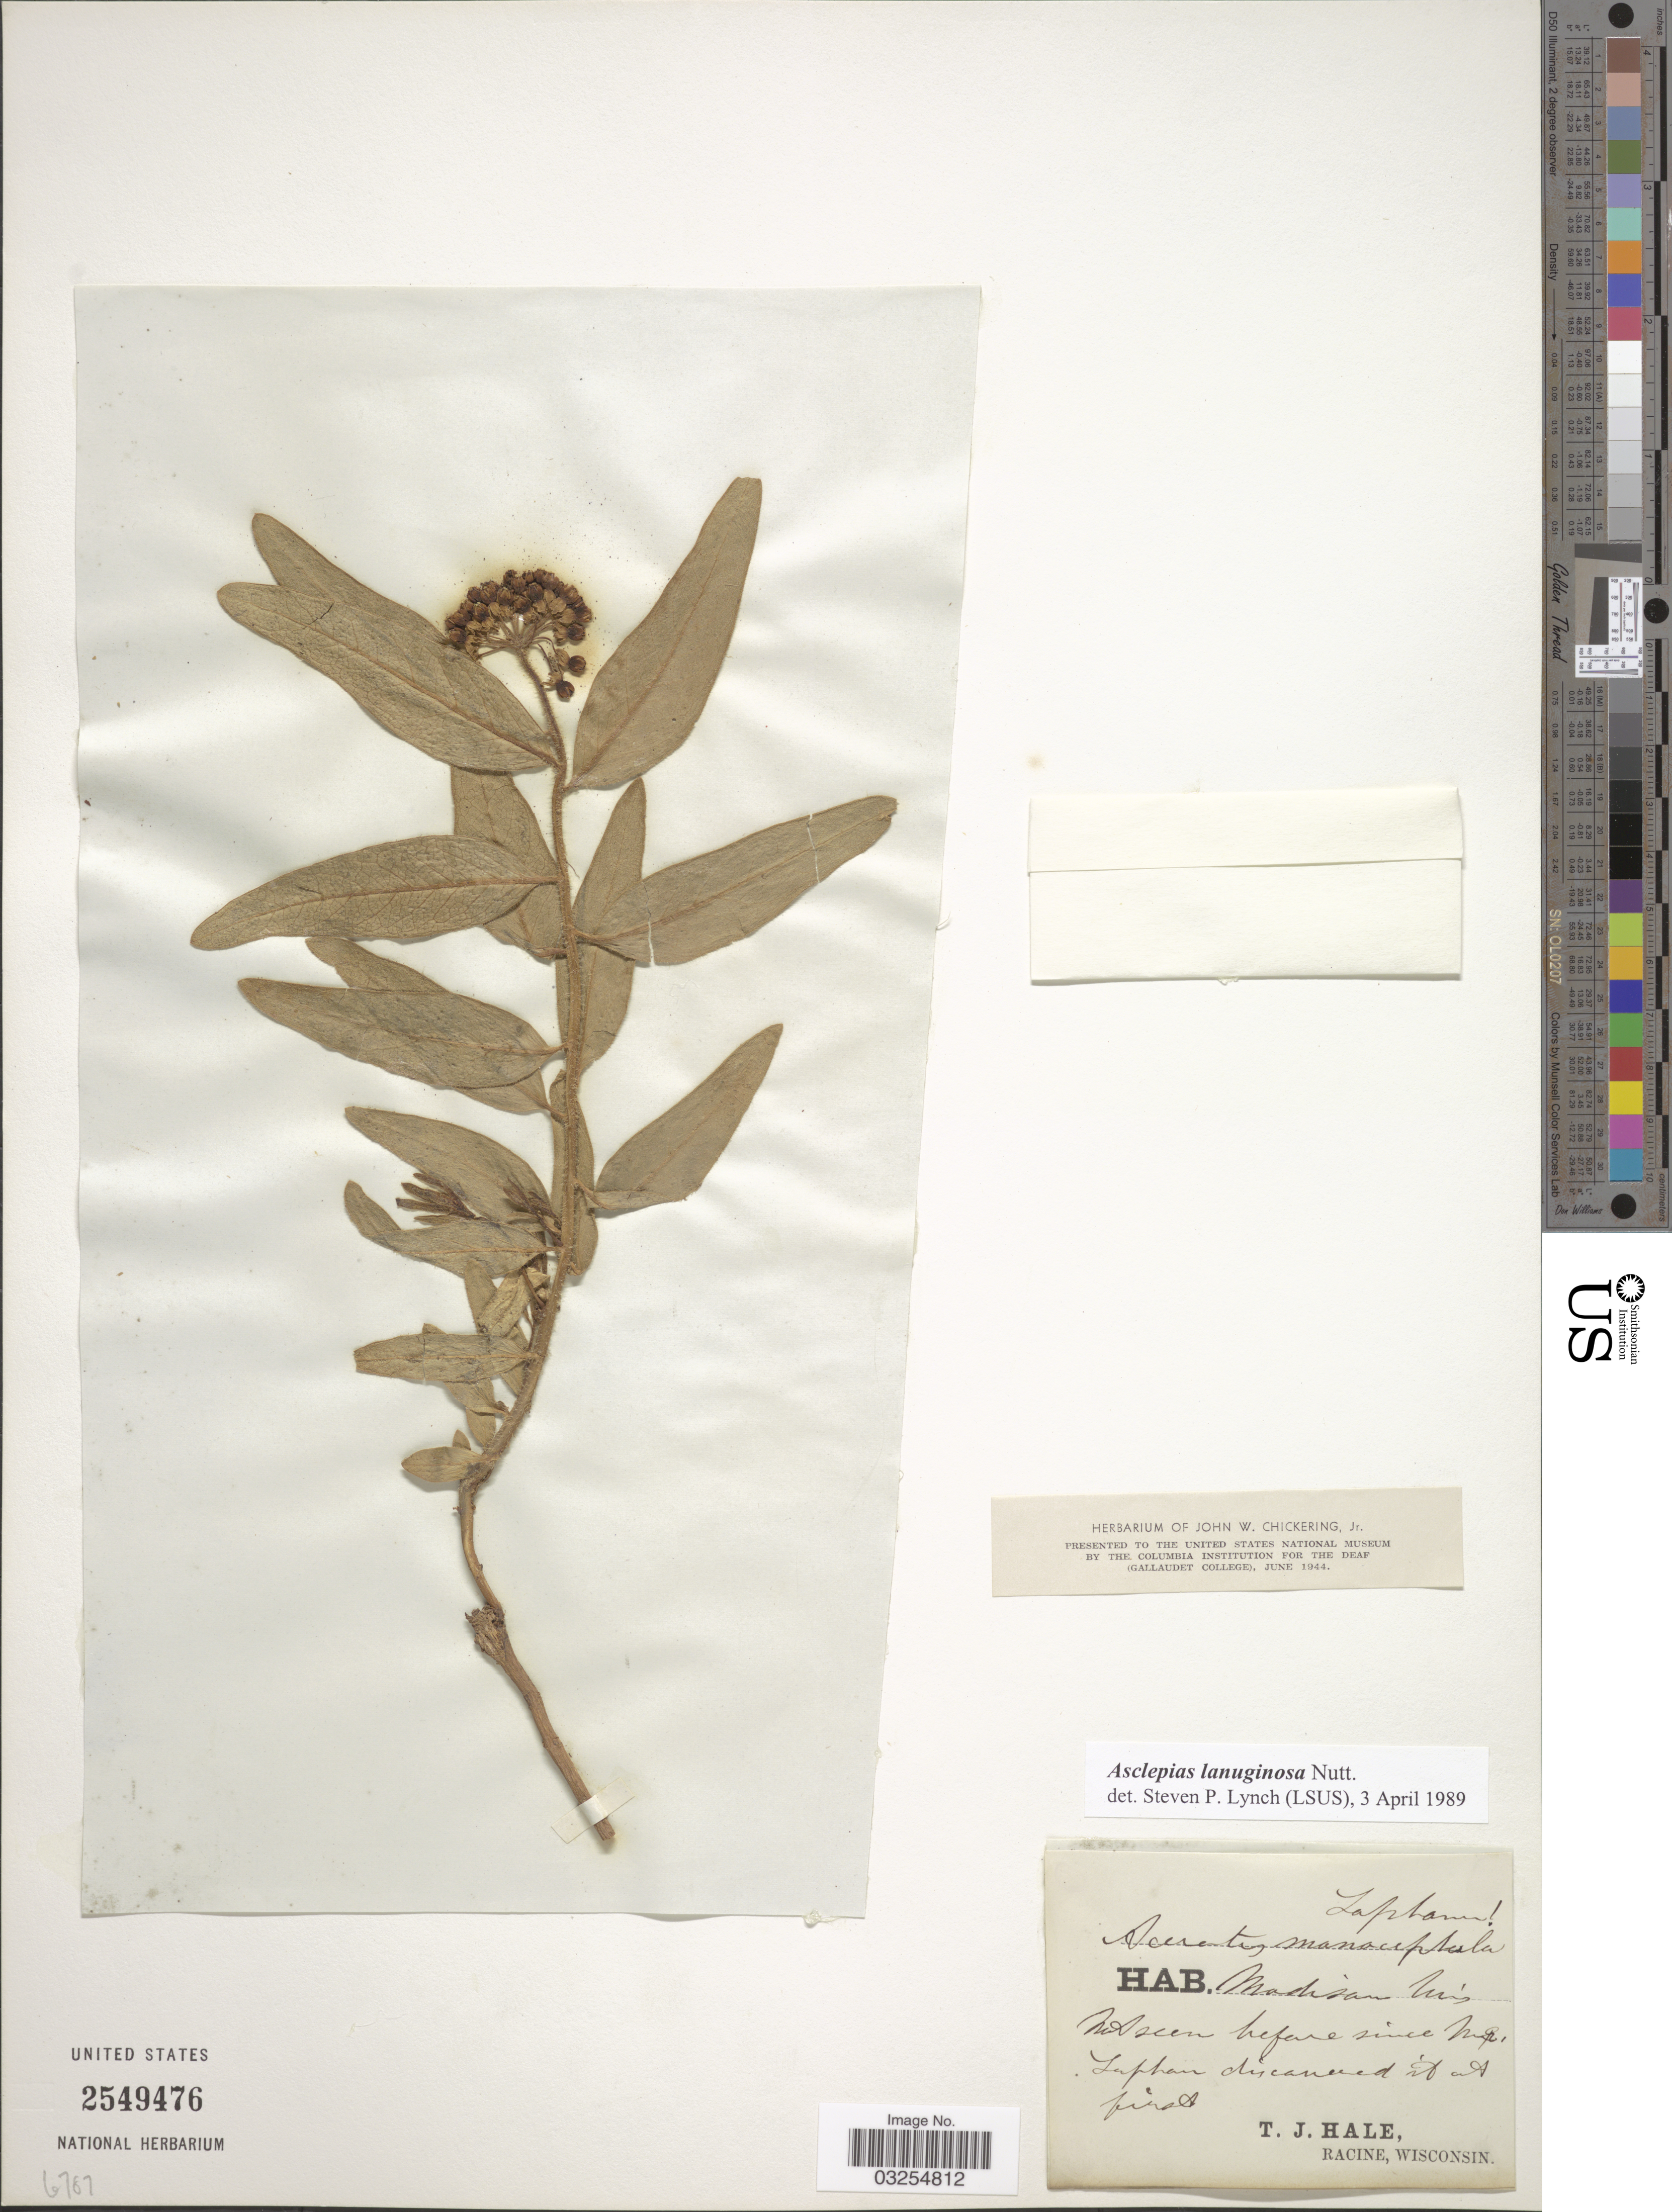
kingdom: Plantae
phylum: Tracheophyta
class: Magnoliopsida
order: Gentianales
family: Apocynaceae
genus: Asclepias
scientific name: Asclepias lanuginosa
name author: Nutt.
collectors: T. Hale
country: United States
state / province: Wisconsin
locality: Madison, Wis.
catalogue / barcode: US 2549476